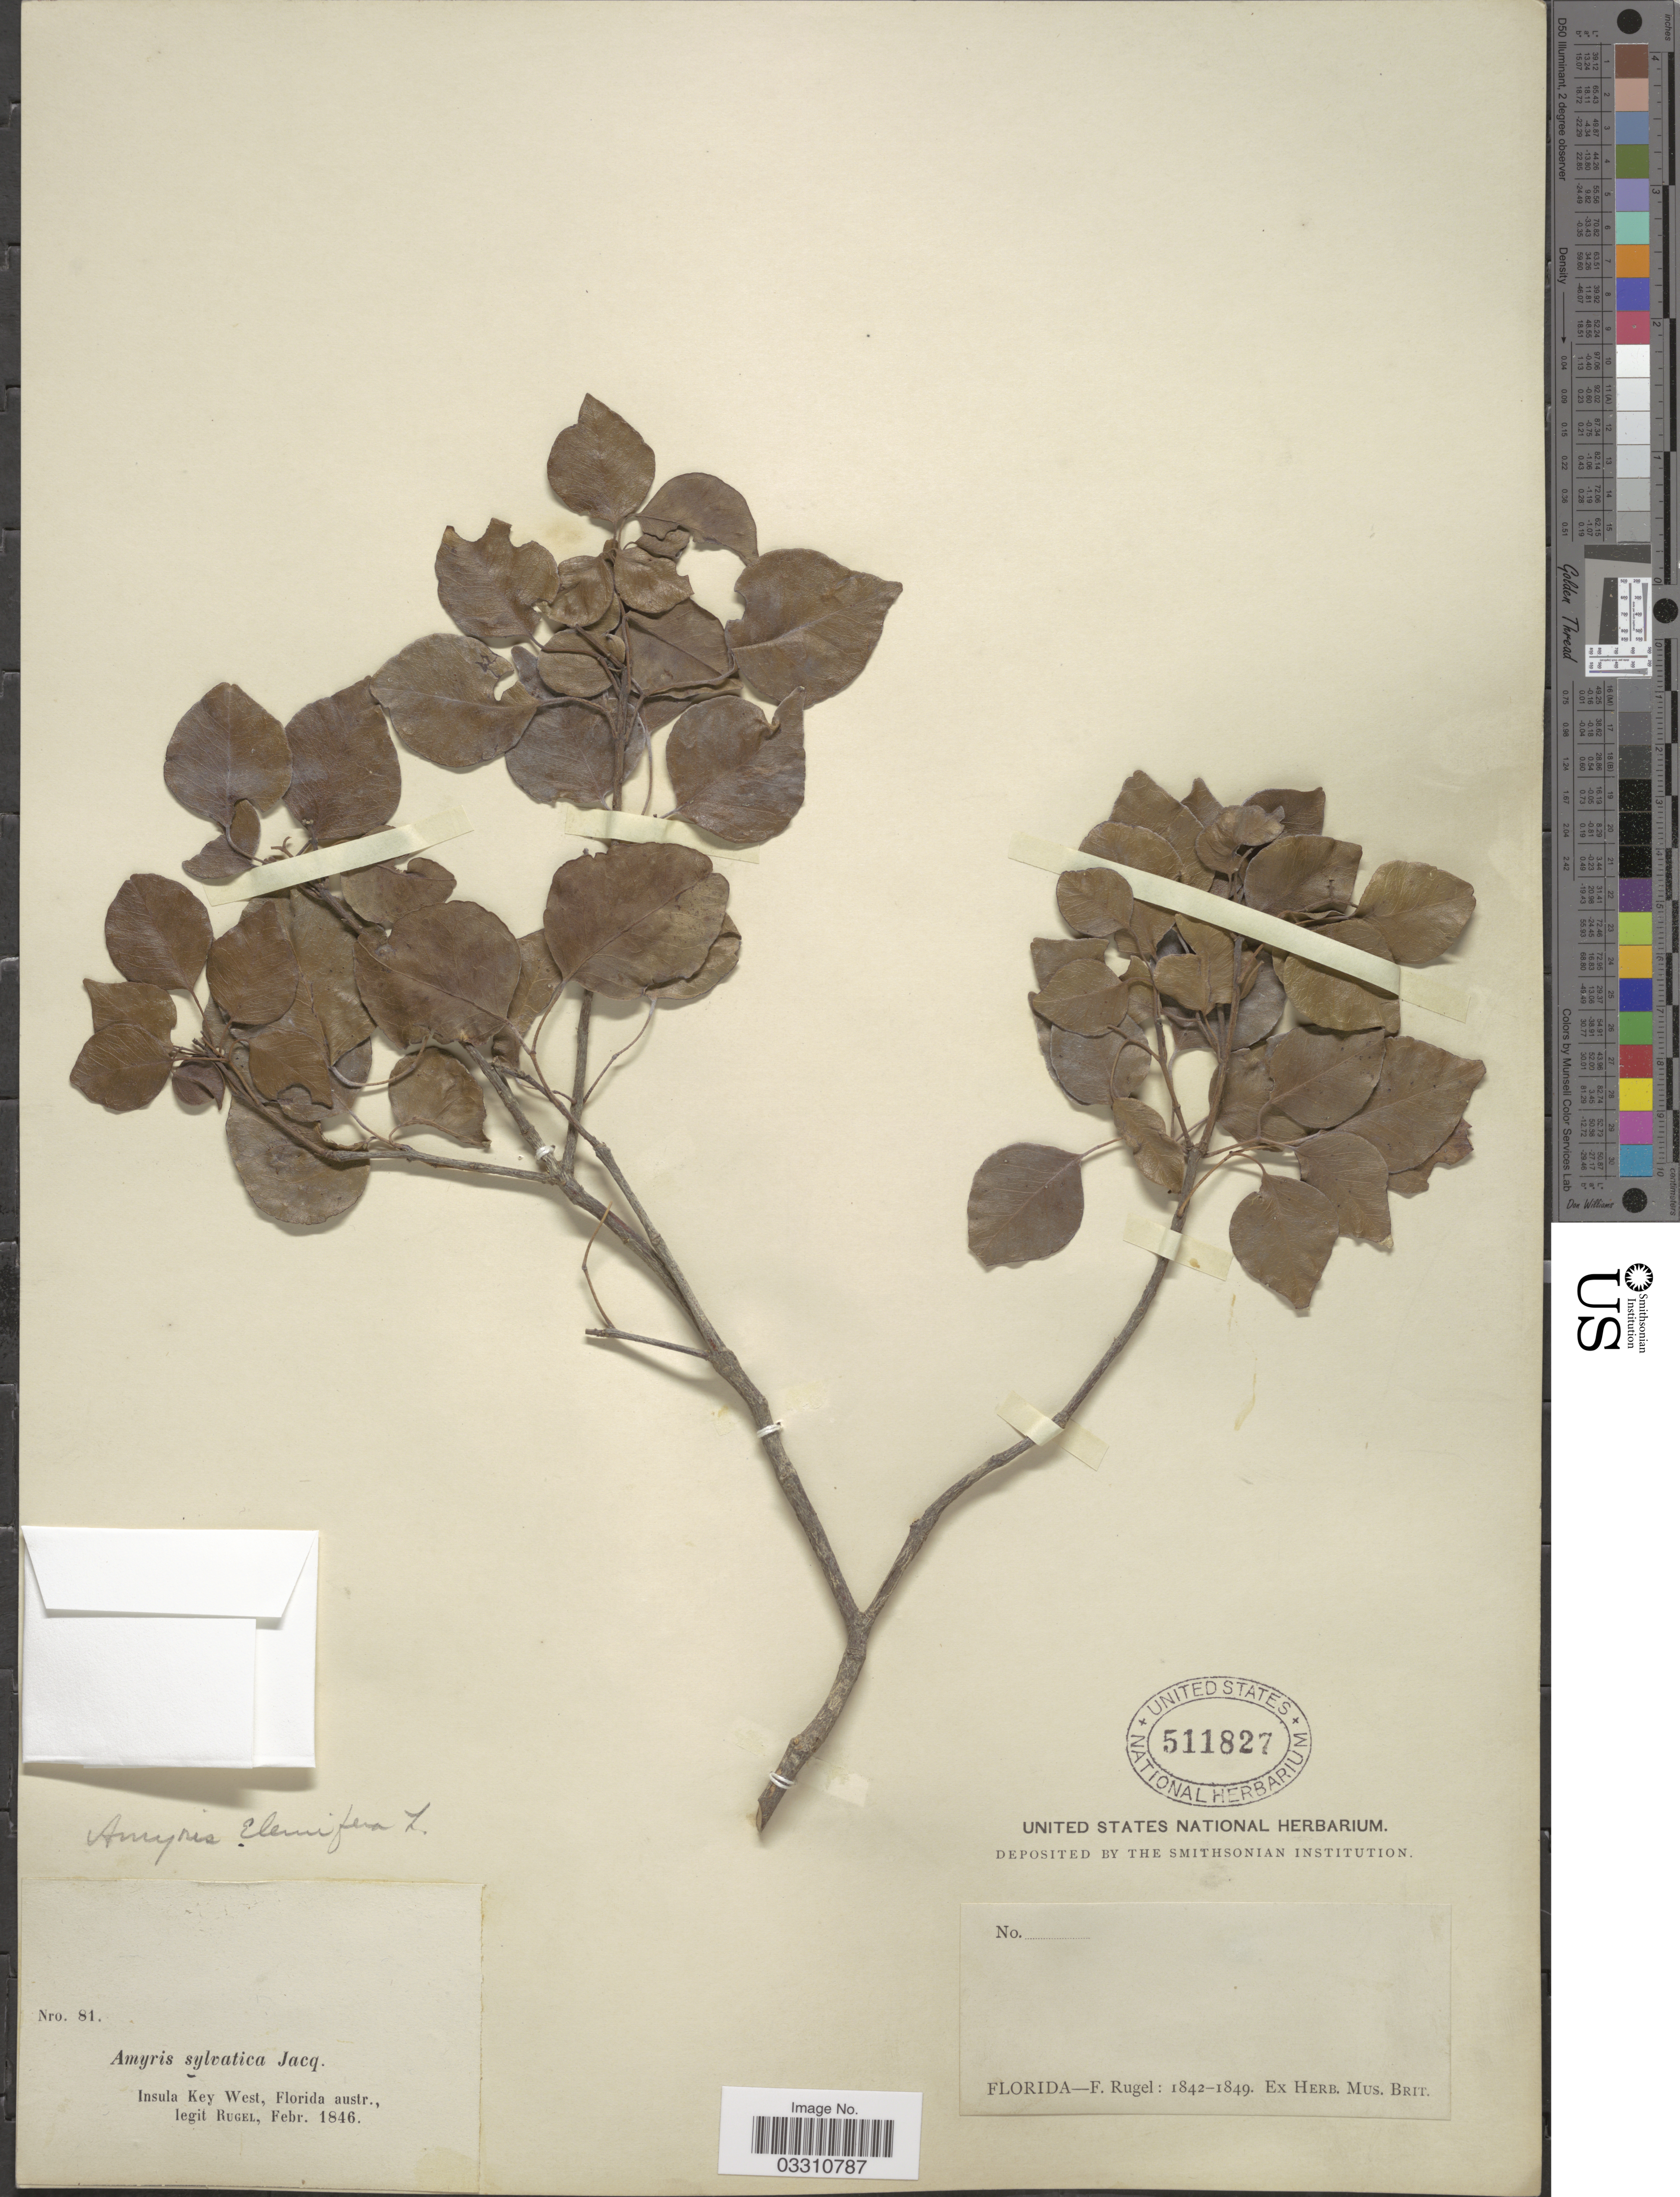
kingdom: Plantae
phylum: Tracheophyta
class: Magnoliopsida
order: Sapindales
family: Rutaceae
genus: Amyris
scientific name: Amyris elemifera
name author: L.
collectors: F. Rugel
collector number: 81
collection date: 1846-05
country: United States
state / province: Florida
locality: Insula Key West.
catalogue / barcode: US 511827